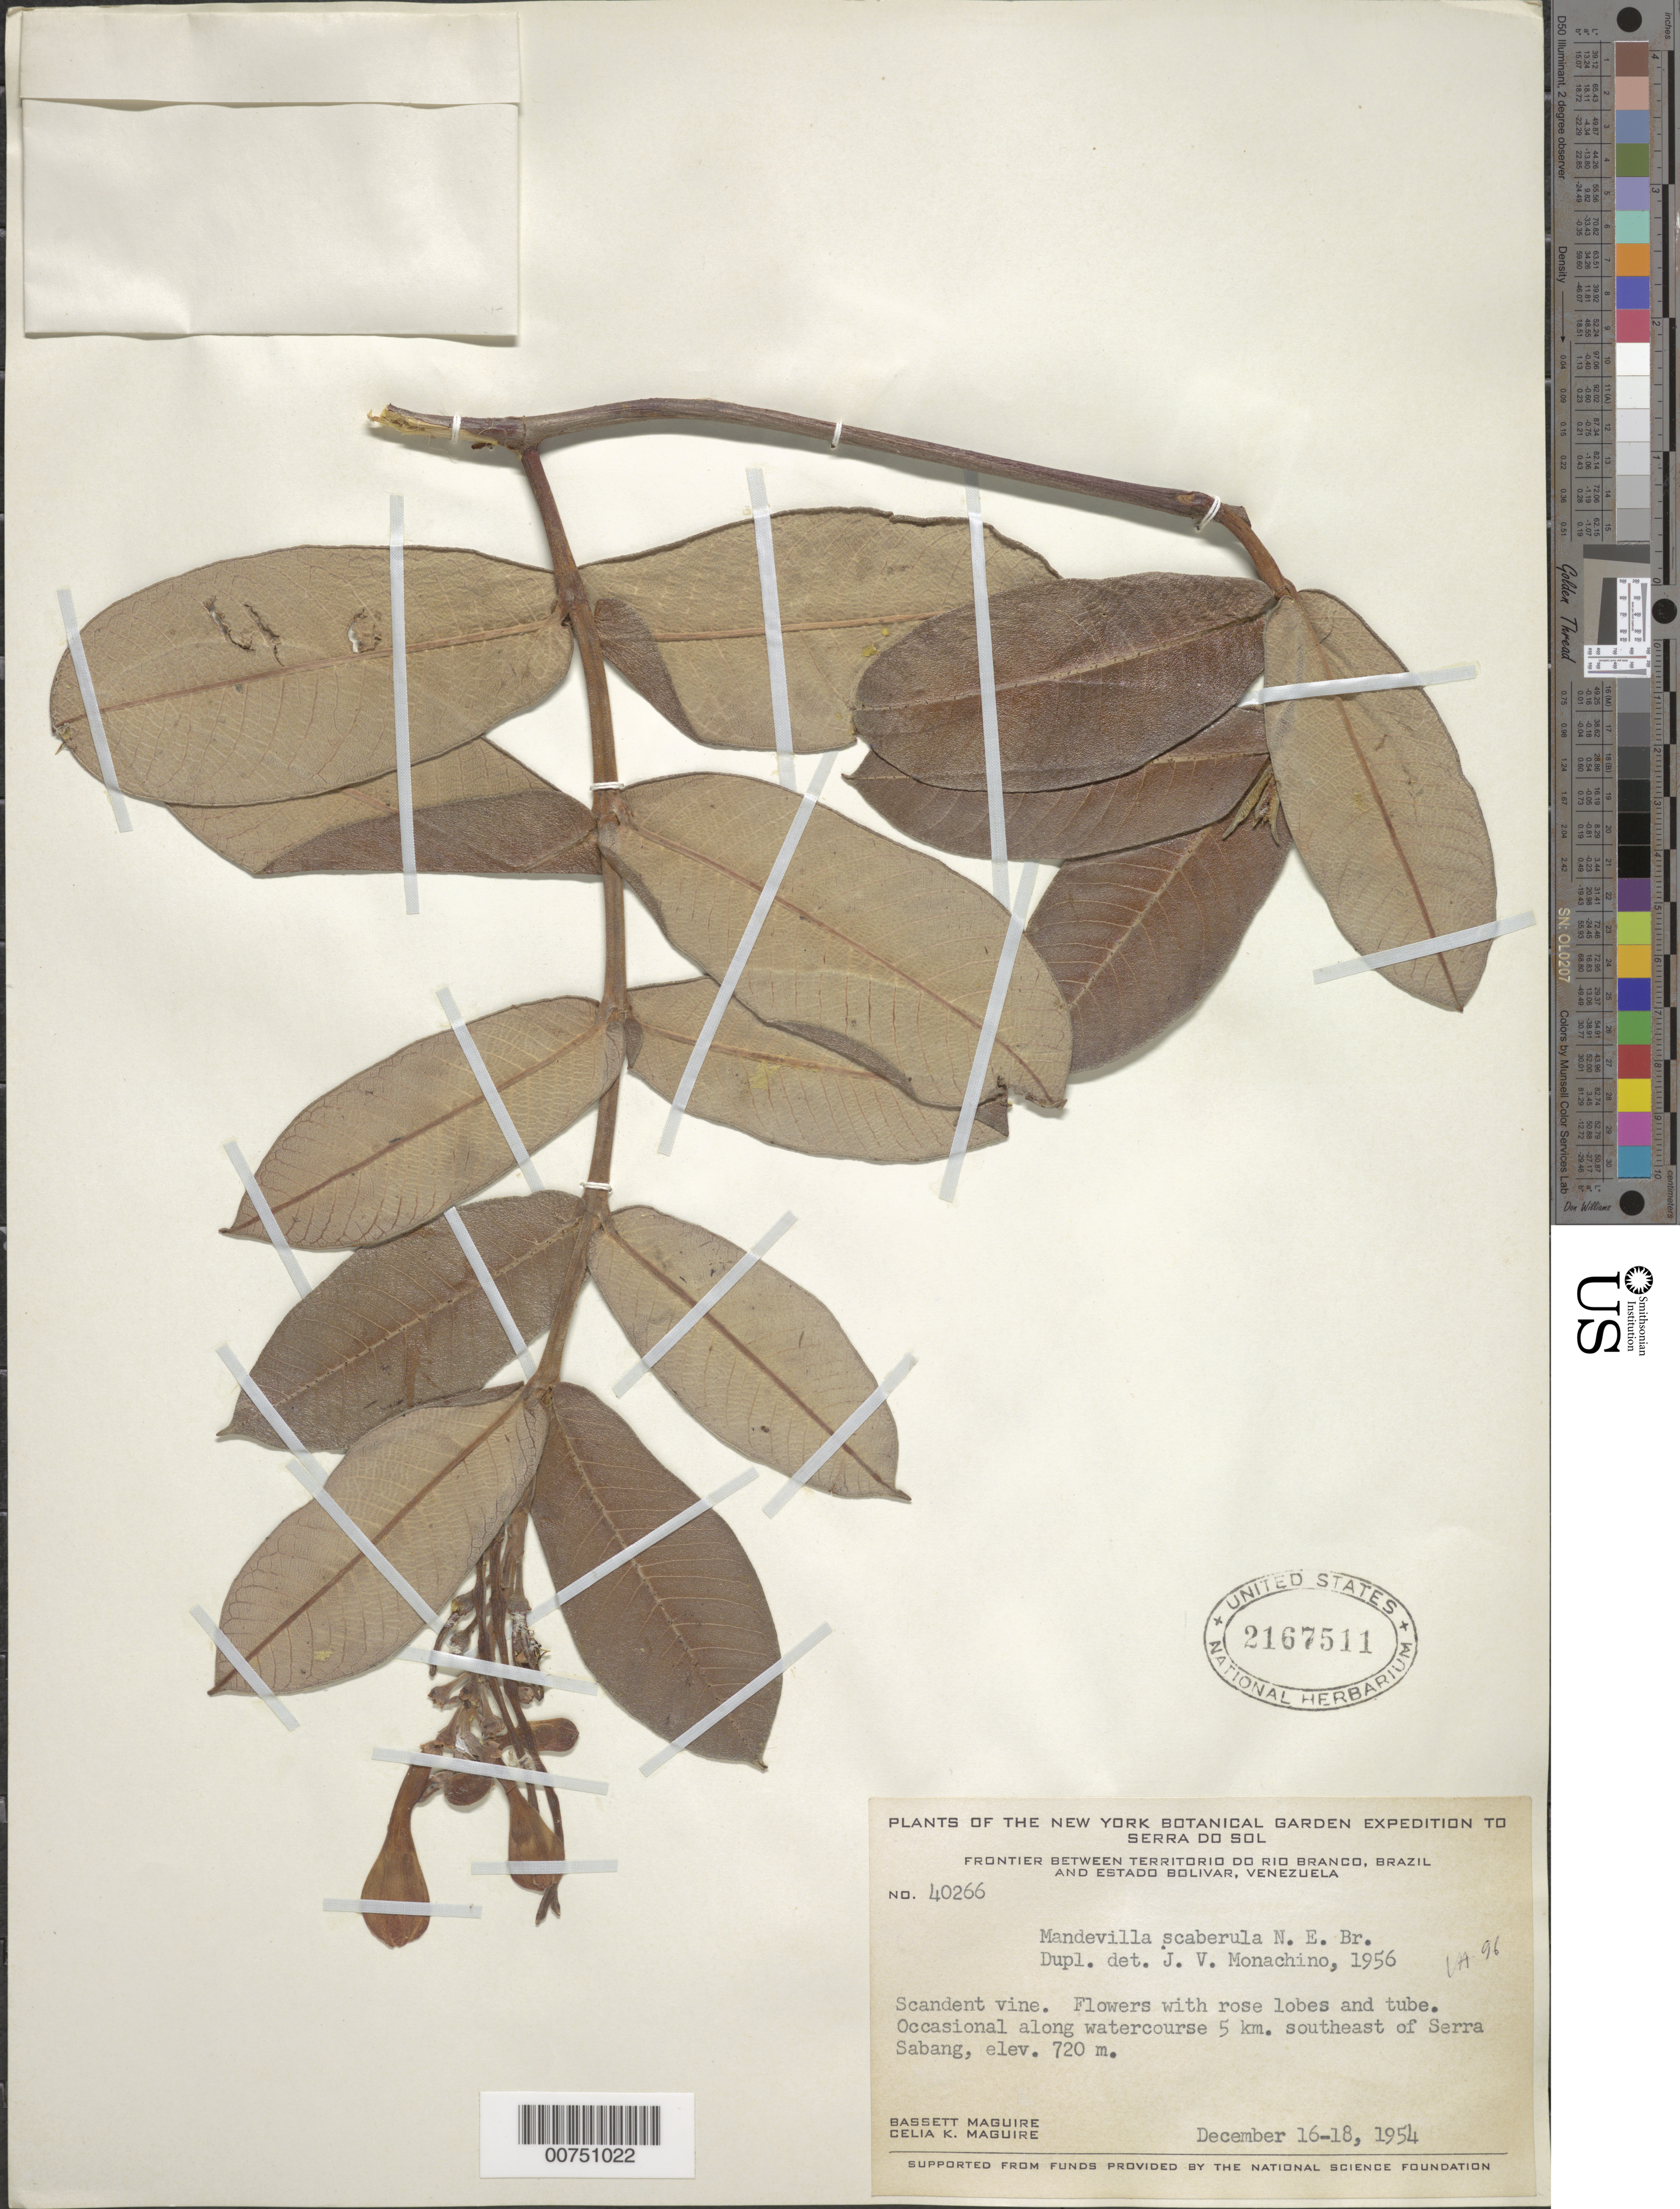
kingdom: Plantae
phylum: Tracheophyta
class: Magnoliopsida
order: Gentianales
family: Apocynaceae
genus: Mandevilla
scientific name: Mandevilla scaberula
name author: N.E. Br.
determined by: Monachino, J. V.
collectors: B. Maguire & C. K. Maguire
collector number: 40266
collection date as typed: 16-Dec-54 to 18-Dec-54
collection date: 1954-12-16/1954-12-18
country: Venezuela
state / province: Bolívar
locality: Serra Sabang, 5 km SE of; frontier between territorío do Río Branco, Brazil and estado Bolívar, Venezuela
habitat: Along watercourse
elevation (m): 720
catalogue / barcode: US 2167511